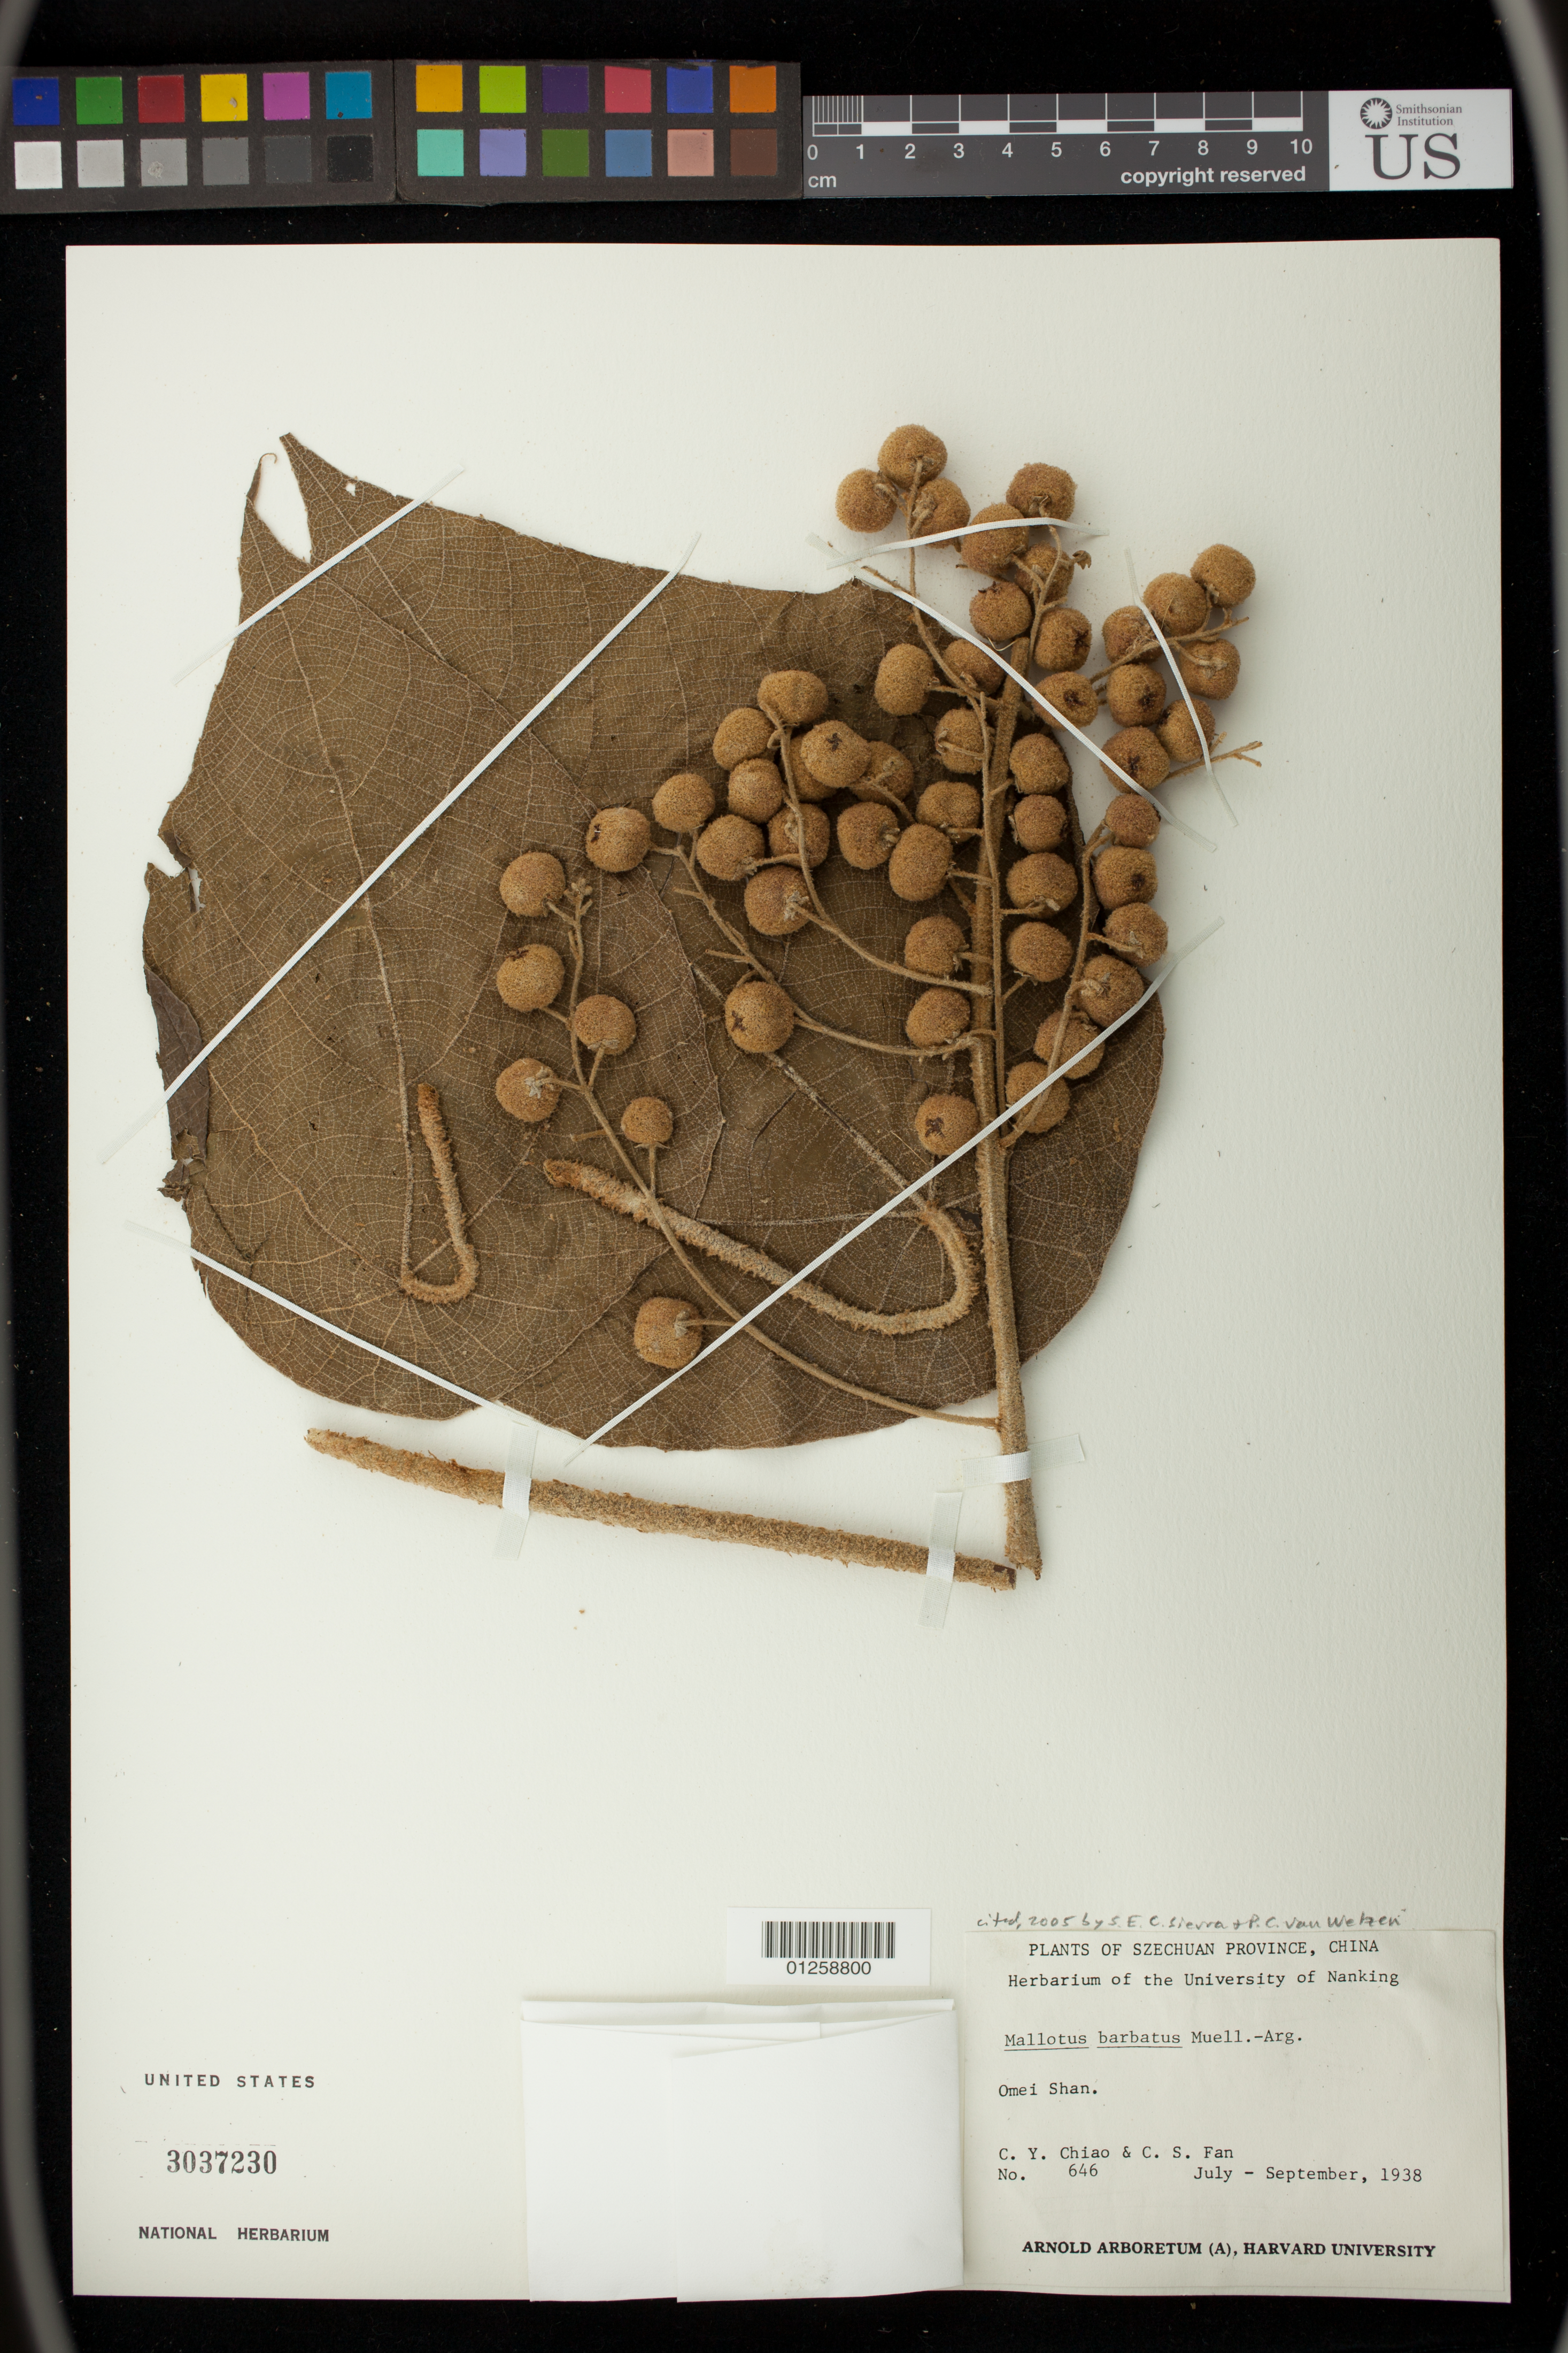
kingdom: Plantae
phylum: Tracheophyta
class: Magnoliopsida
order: Malpighiales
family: Euphorbiaceae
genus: Mallotus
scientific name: Mallotus barbatus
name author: Müll. Arg.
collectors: C. Y. Chiao & C. S. Fan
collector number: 646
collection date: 1938-07/1938-09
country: China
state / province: Sichuan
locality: Omei Shan.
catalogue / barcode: US 3037230